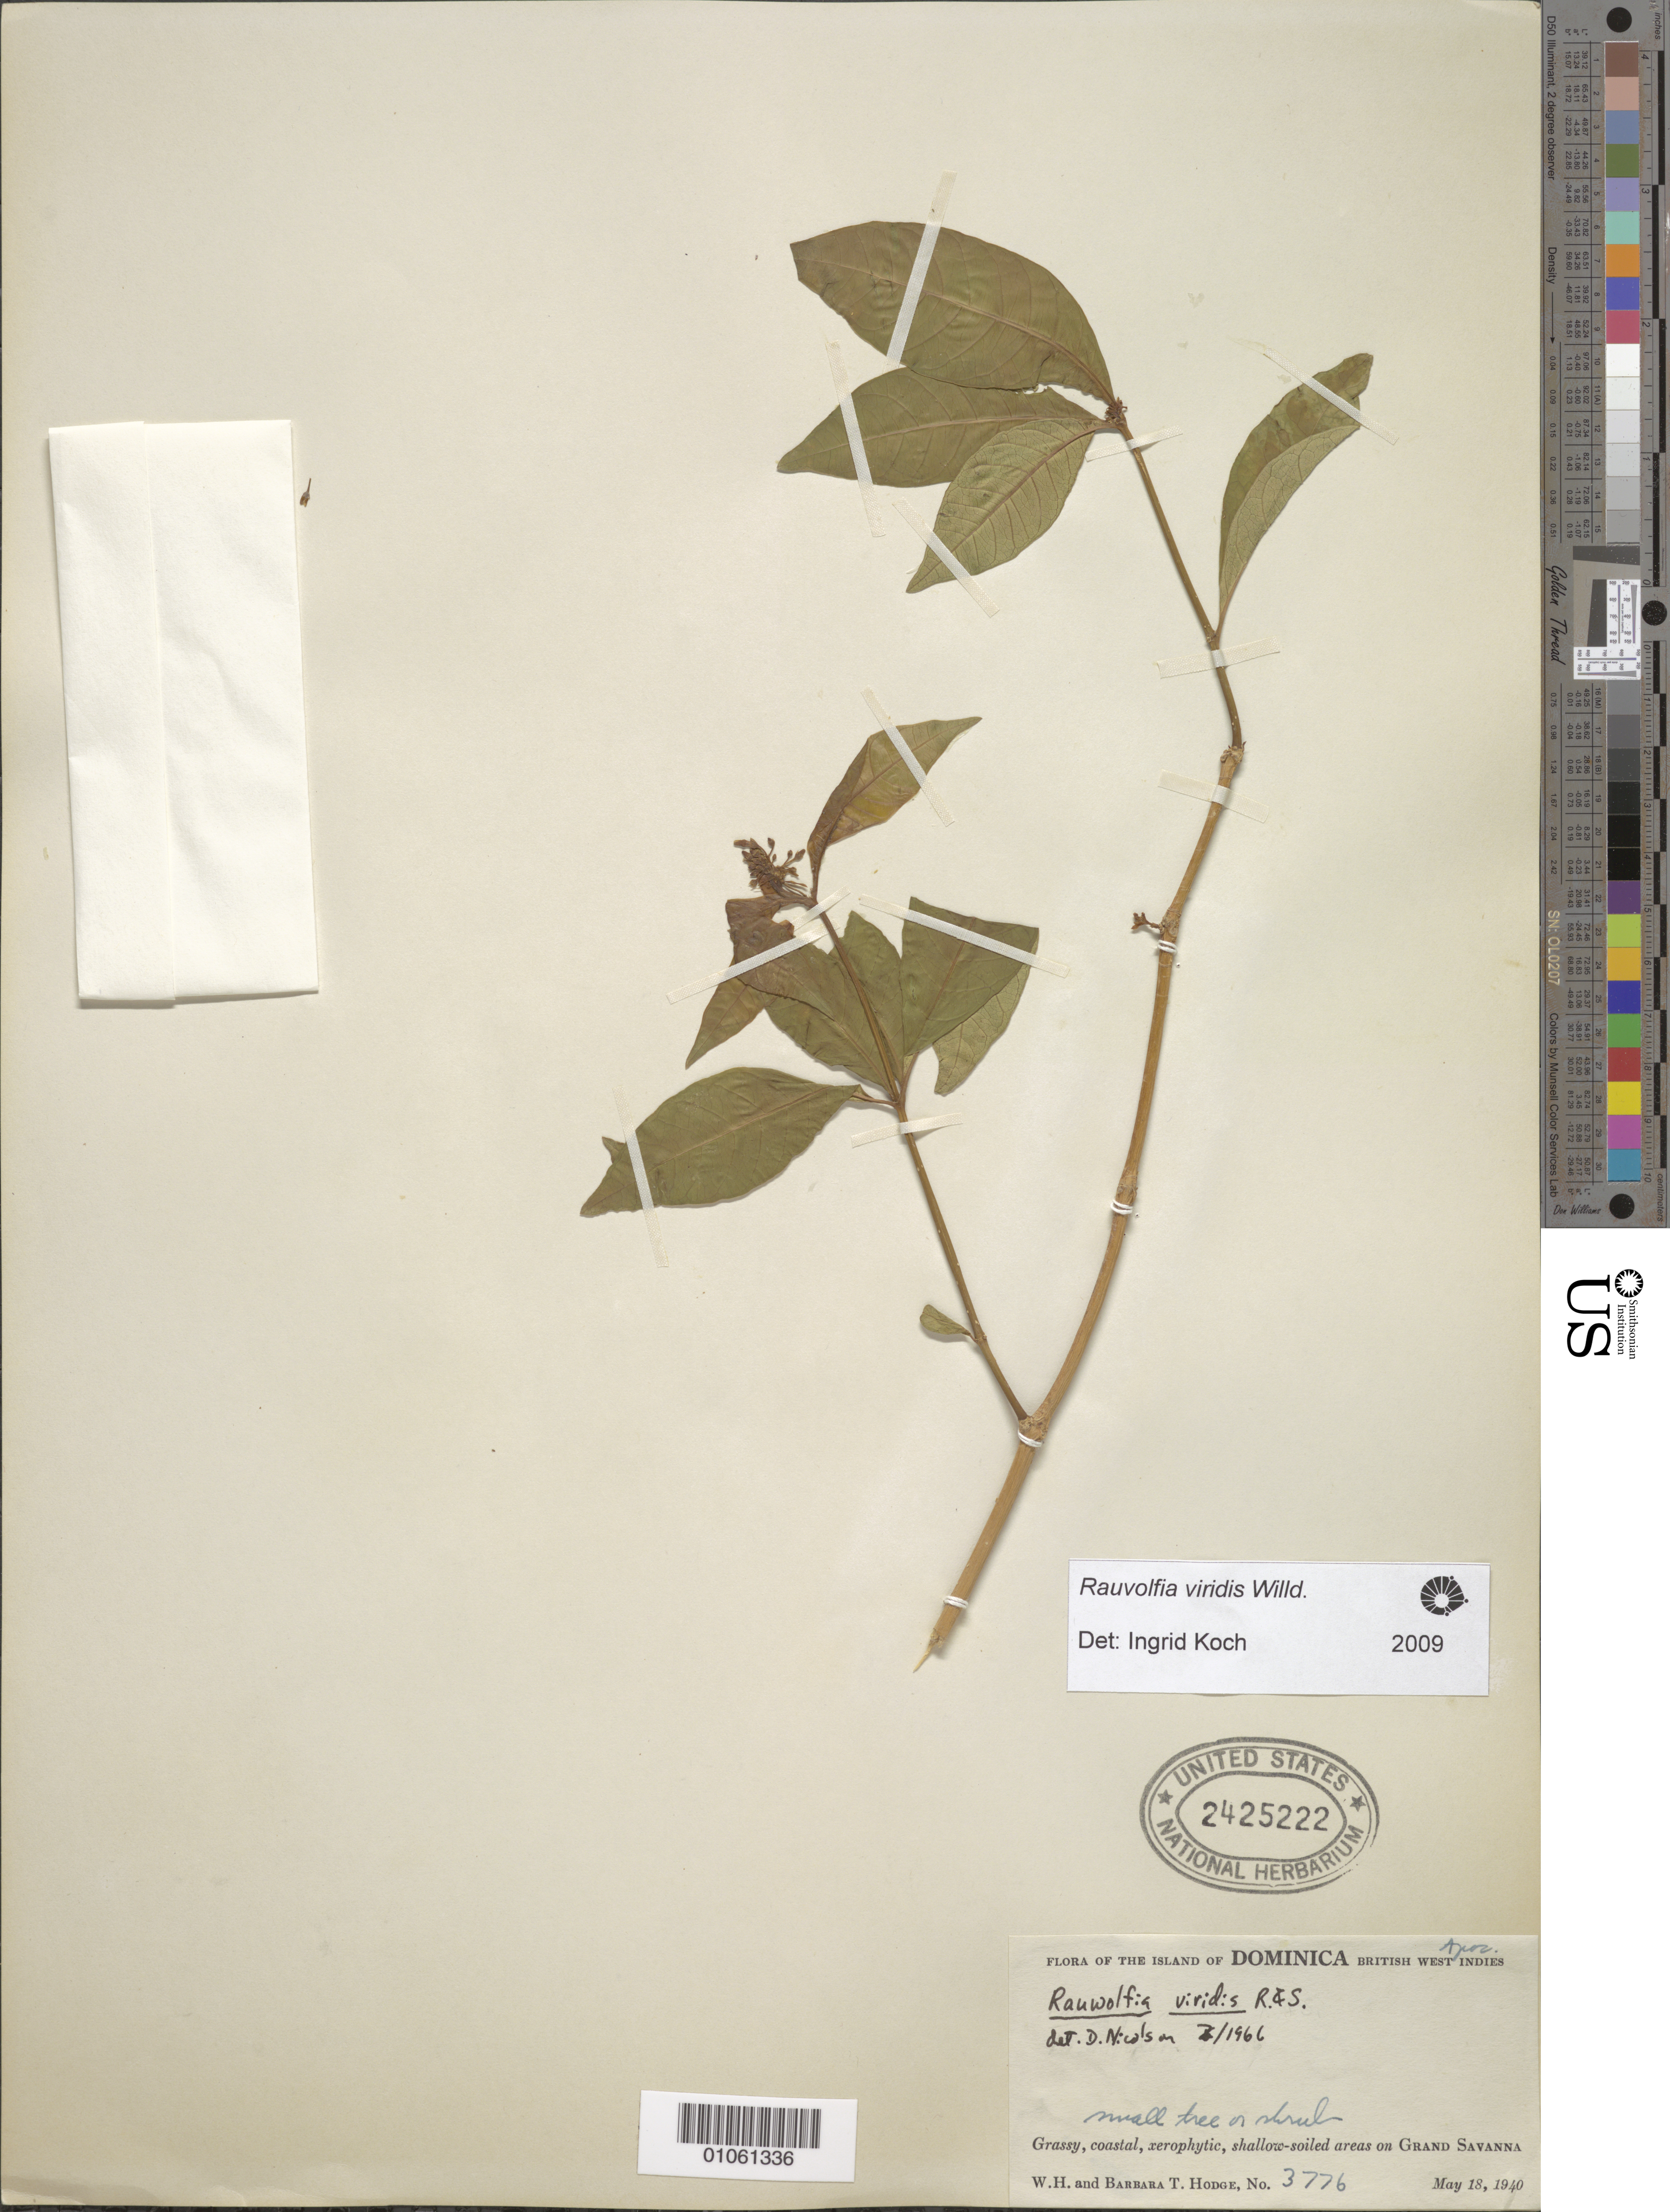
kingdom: Plantae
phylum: Tracheophyta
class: Magnoliopsida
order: Gentianales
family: Apocynaceae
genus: Rauvolfia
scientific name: Rauvolfia viridis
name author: Willd. ex Roem. & Schult.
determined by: Koch, I.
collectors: W. Hodge & B. Hodge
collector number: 3776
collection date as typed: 18 May 1940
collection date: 1940-05-18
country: Dominica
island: Dominica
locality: Grand Savanna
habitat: Grassy, coastal, xerophytic, shallow-soiled areas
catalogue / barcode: US 2425222